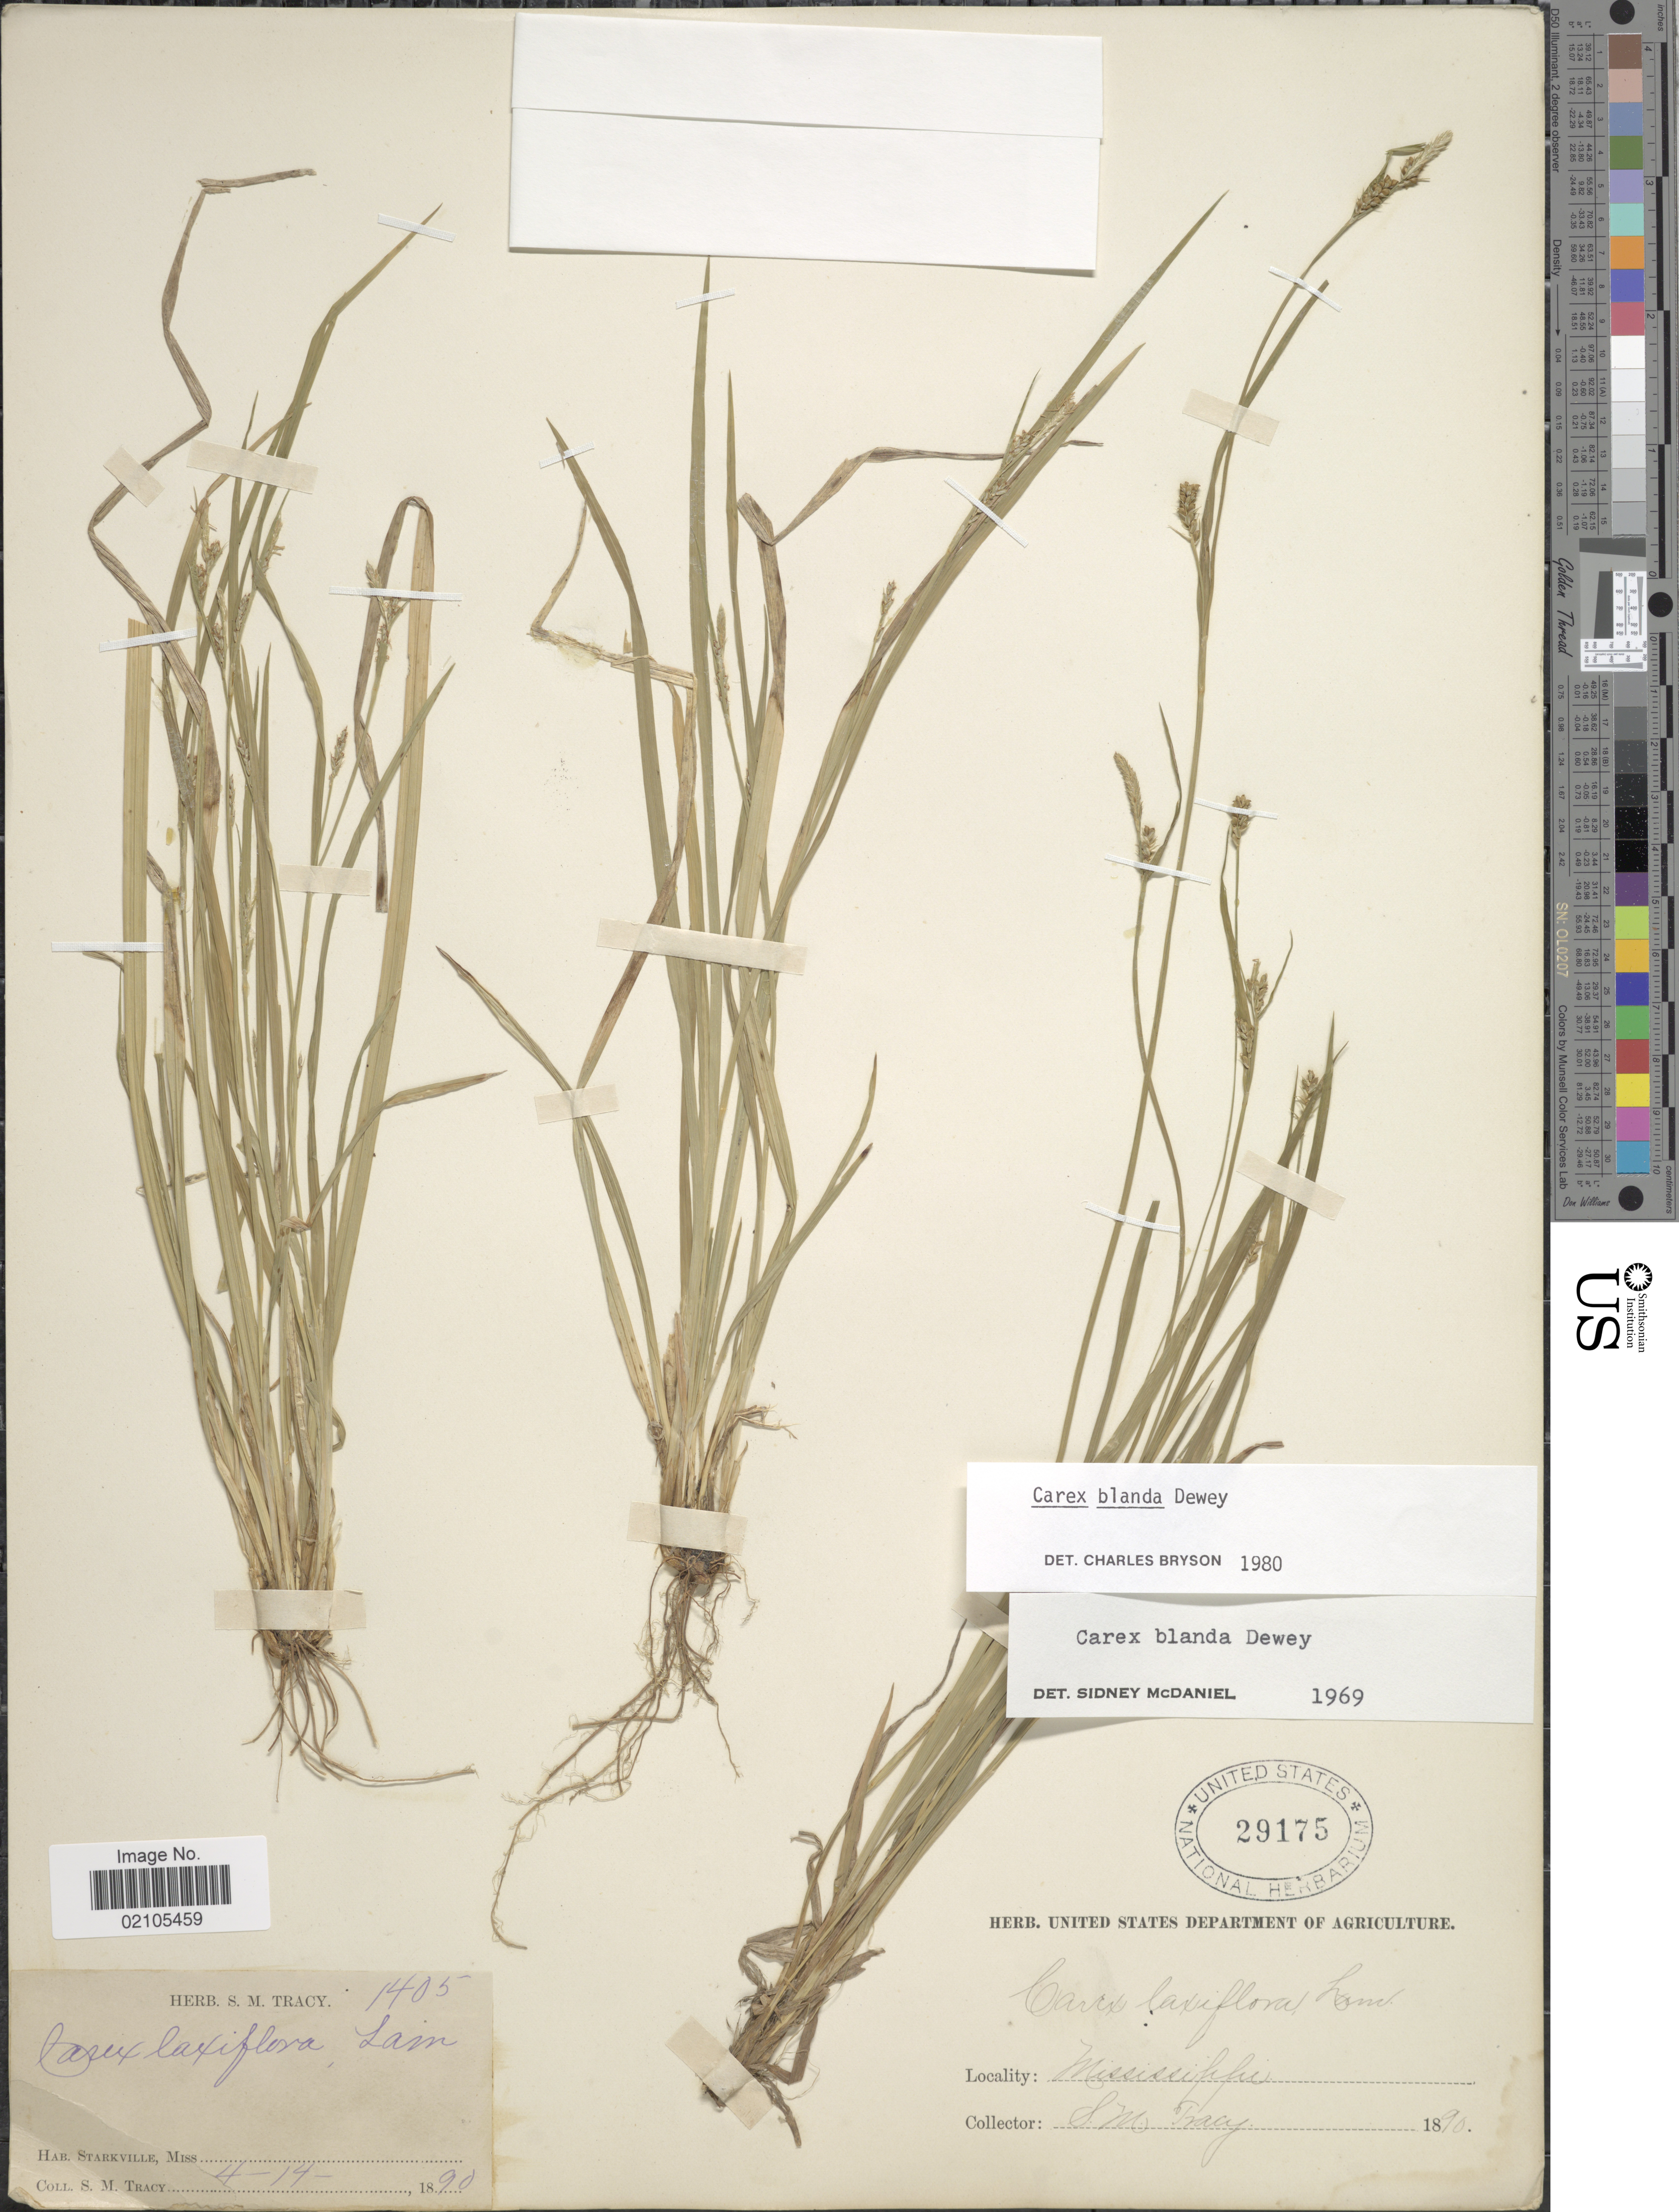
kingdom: Plantae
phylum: Tracheophyta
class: Liliopsida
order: Poales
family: Cyperaceae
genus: Carex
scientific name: Carex blanda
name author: Dewey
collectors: S. M. Tracy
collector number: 1405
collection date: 1890-04-14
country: United States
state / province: Mississippi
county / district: Oktibbeha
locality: Starkville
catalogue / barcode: US 29175